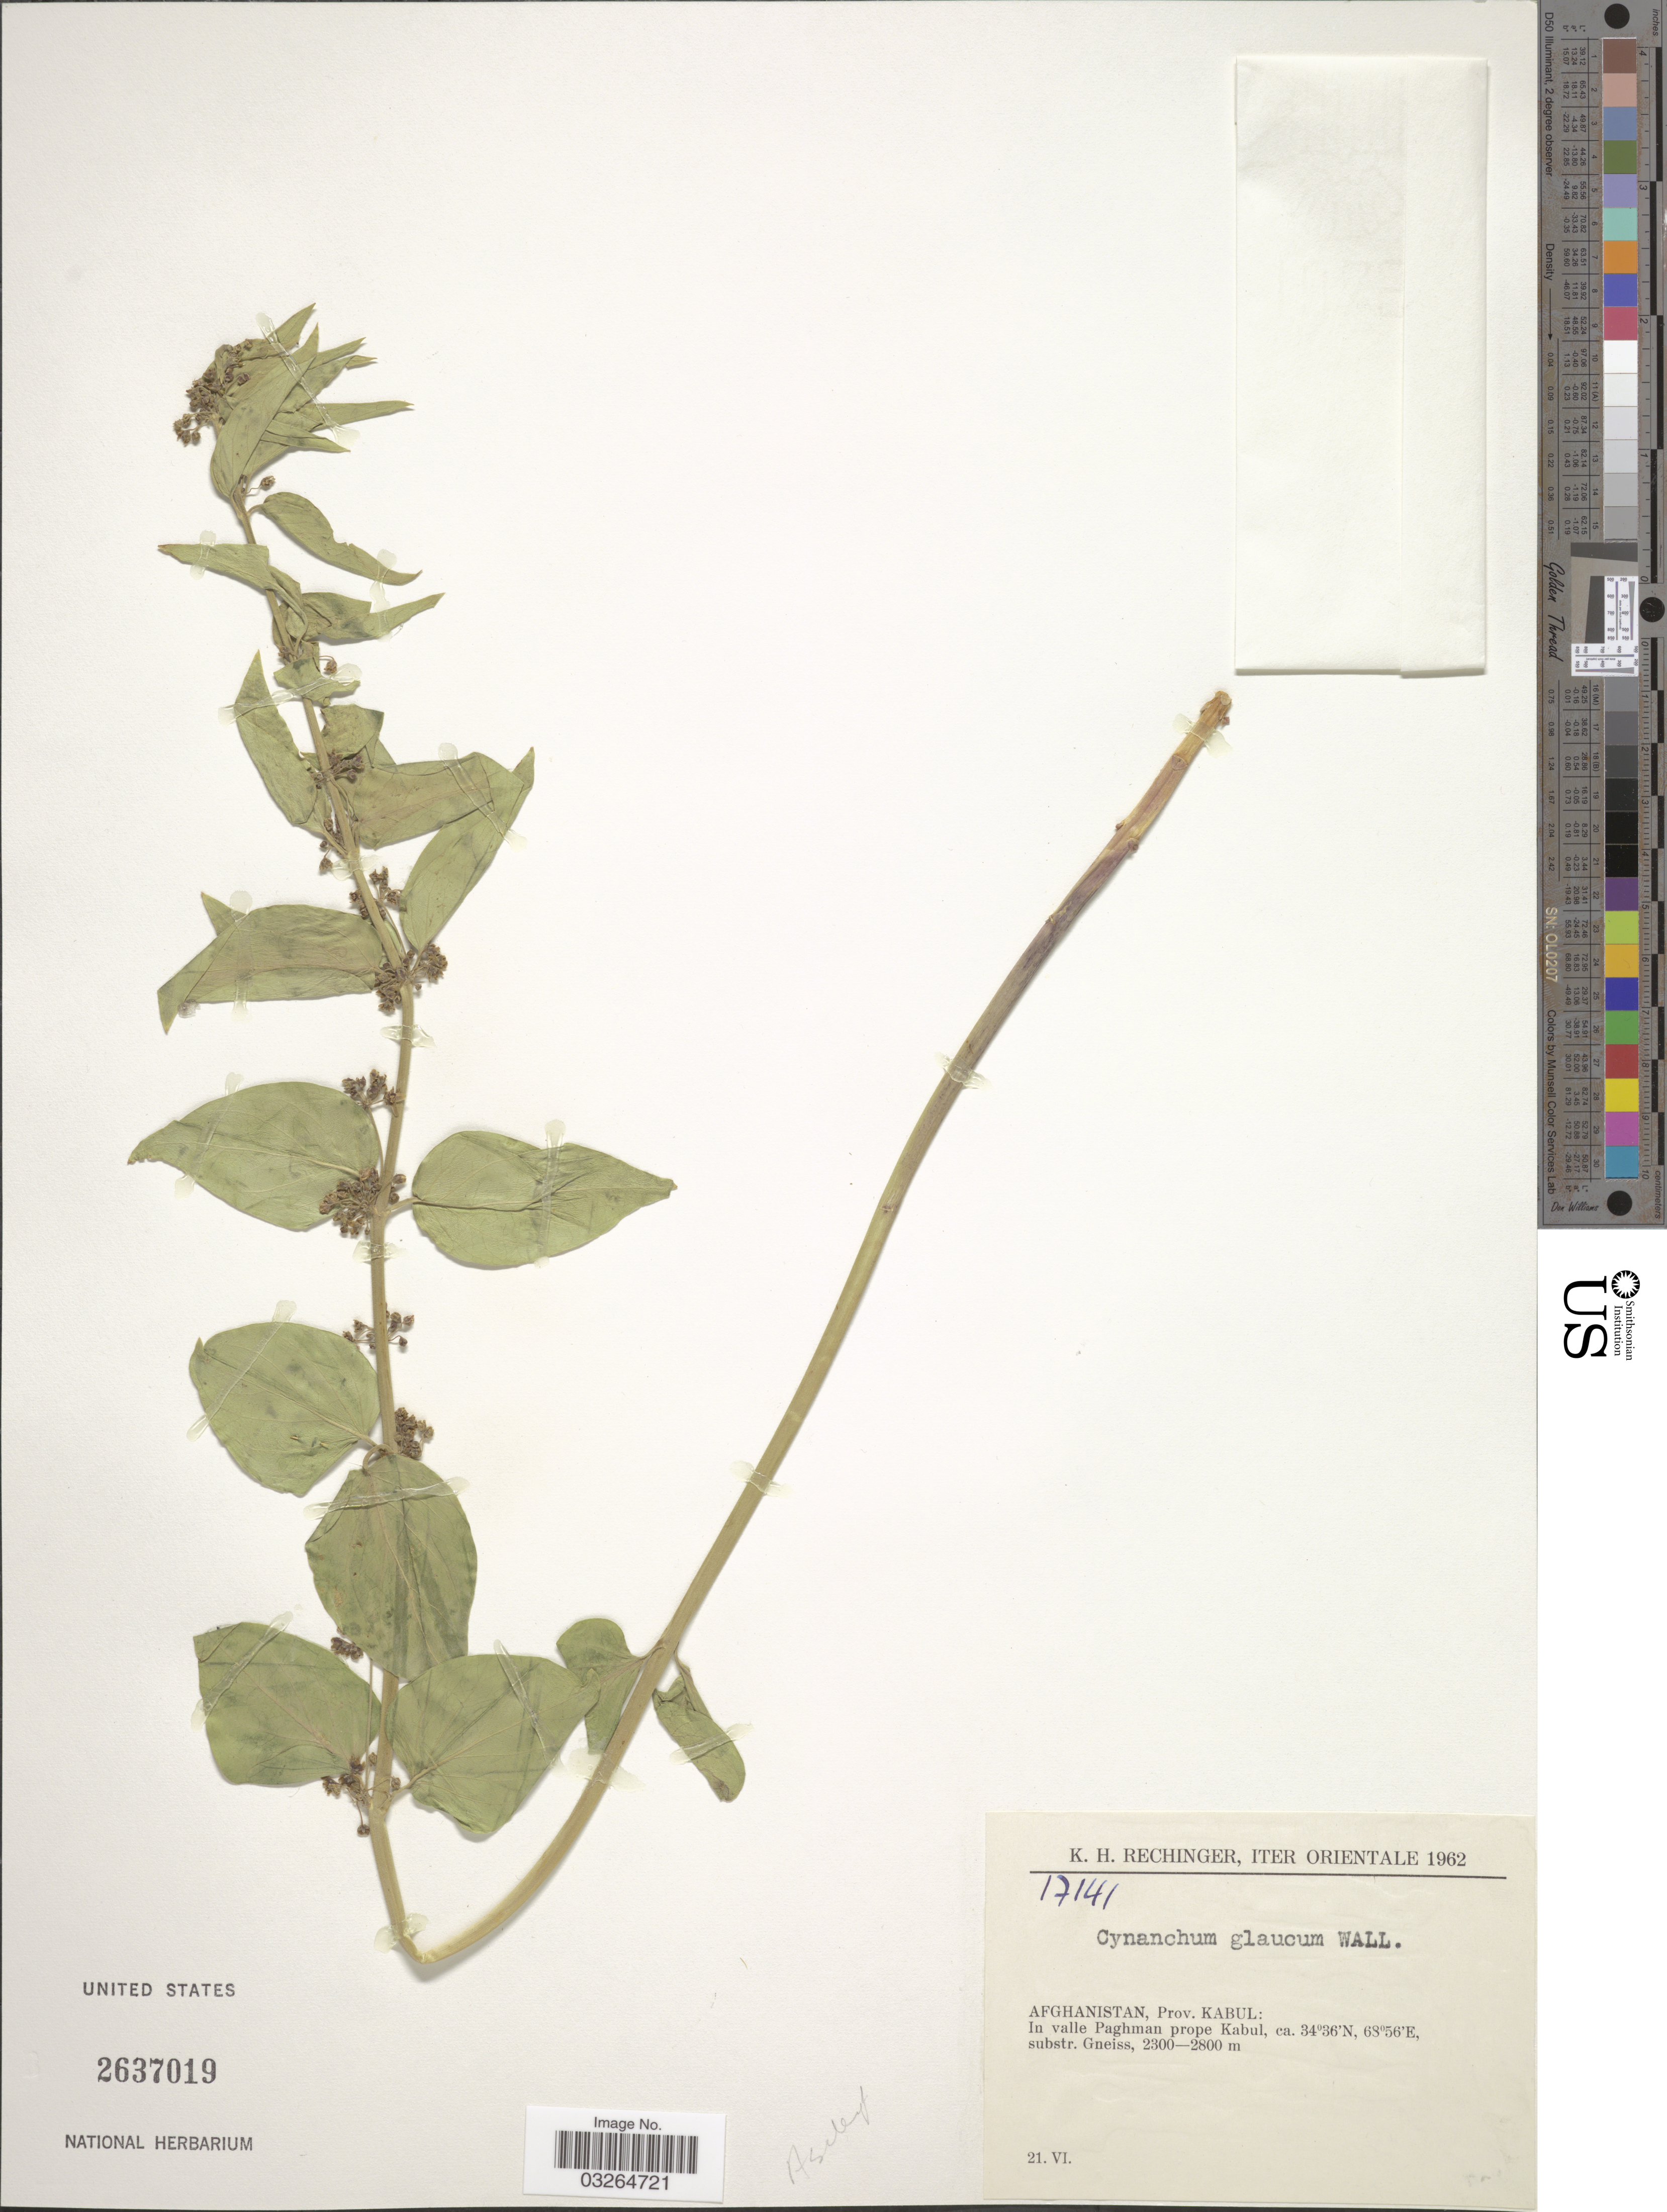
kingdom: Plantae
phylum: Tracheophyta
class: Magnoliopsida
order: Gentianales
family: Apocynaceae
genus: Cynanchum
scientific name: Cynanchum canescens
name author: (Willd.) K. Schum.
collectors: K. H. Rechinger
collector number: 17141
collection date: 1962-06-21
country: Afghanistan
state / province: Kabul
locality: In valle Paghman prope Kabul, substr. Gneiss.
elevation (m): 2300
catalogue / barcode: US 2637019